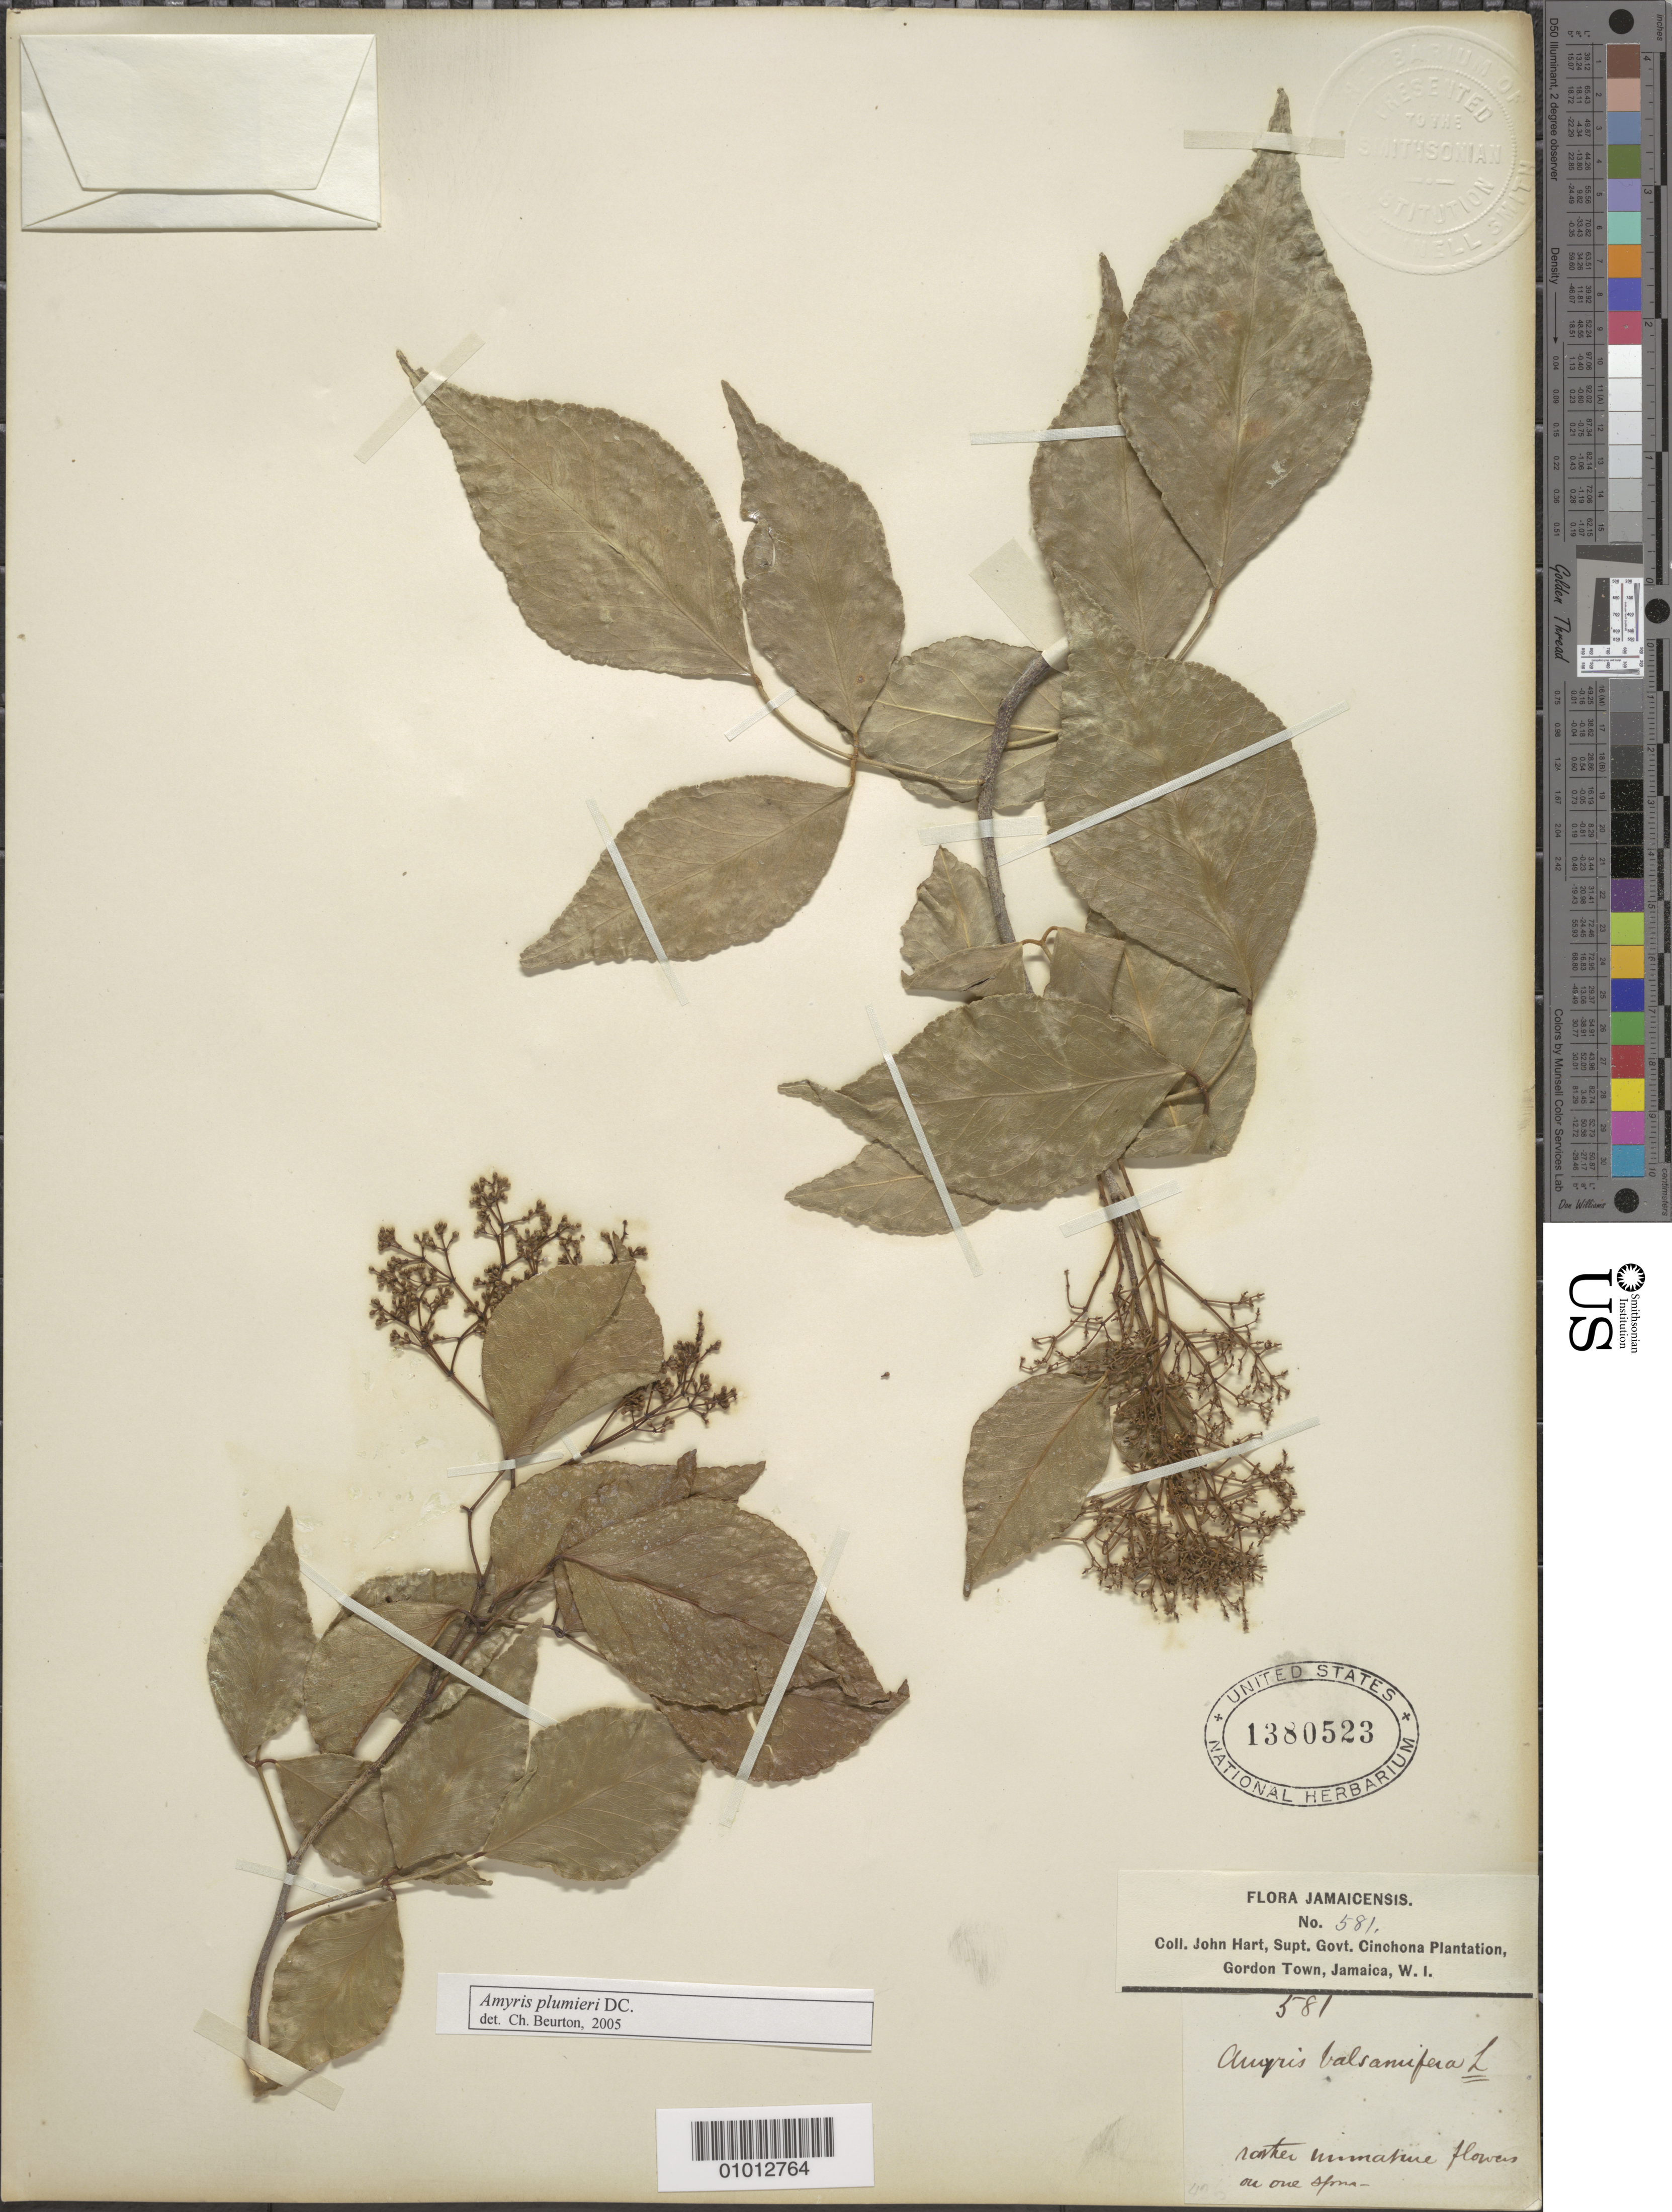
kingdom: Plantae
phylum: Tracheophyta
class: Magnoliopsida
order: Sapindales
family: Rutaceae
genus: Amyris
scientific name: Amyris plumieri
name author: DC.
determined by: Beurton, C.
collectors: J. Hart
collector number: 581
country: Jamaica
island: Jamaica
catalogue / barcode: US 1380523